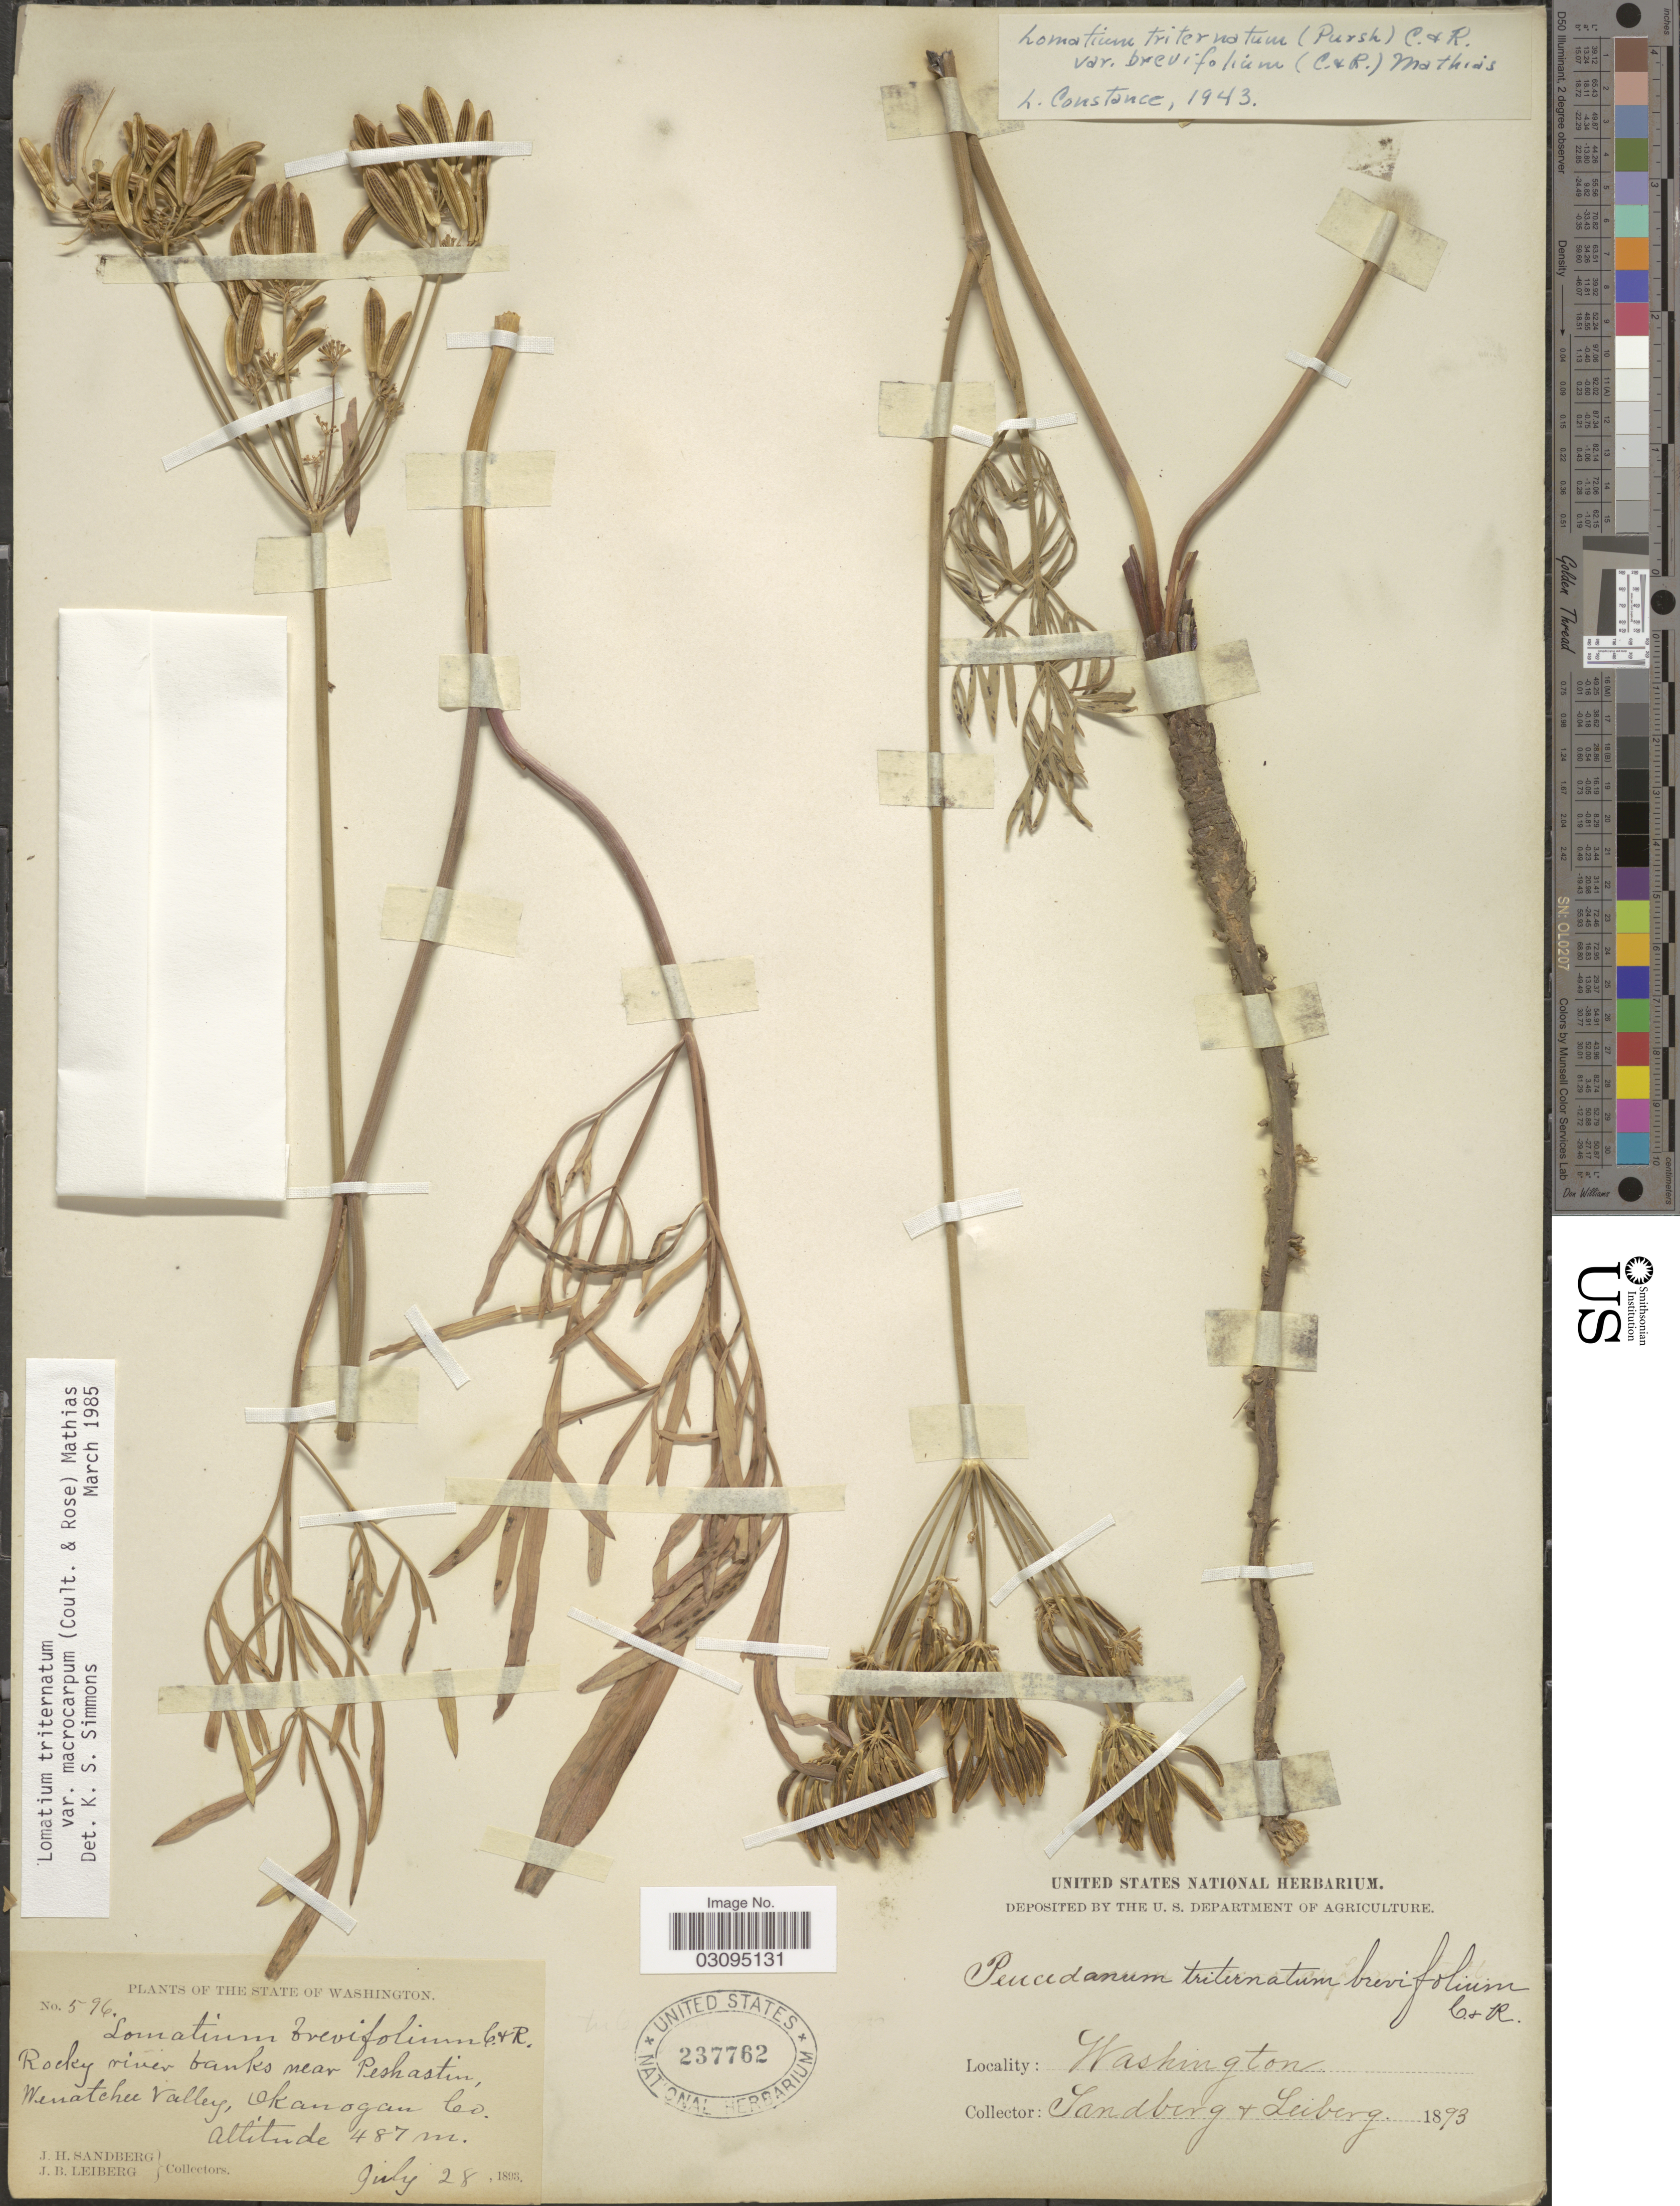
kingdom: Plantae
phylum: Tracheophyta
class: Magnoliopsida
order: Apiales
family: Apiaceae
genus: Lomatium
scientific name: Lomatium triternatum var. macrocarpum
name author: (J.M. Coult. & Rose) Mathias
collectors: J. H. Sandberg & J. B. Leiberg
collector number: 596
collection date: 1893-07-28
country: United States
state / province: Washington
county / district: Okanogan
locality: Rocky river banks near Peshastin, Wenatchee Valley, Okanogan Co.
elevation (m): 487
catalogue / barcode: US 237762